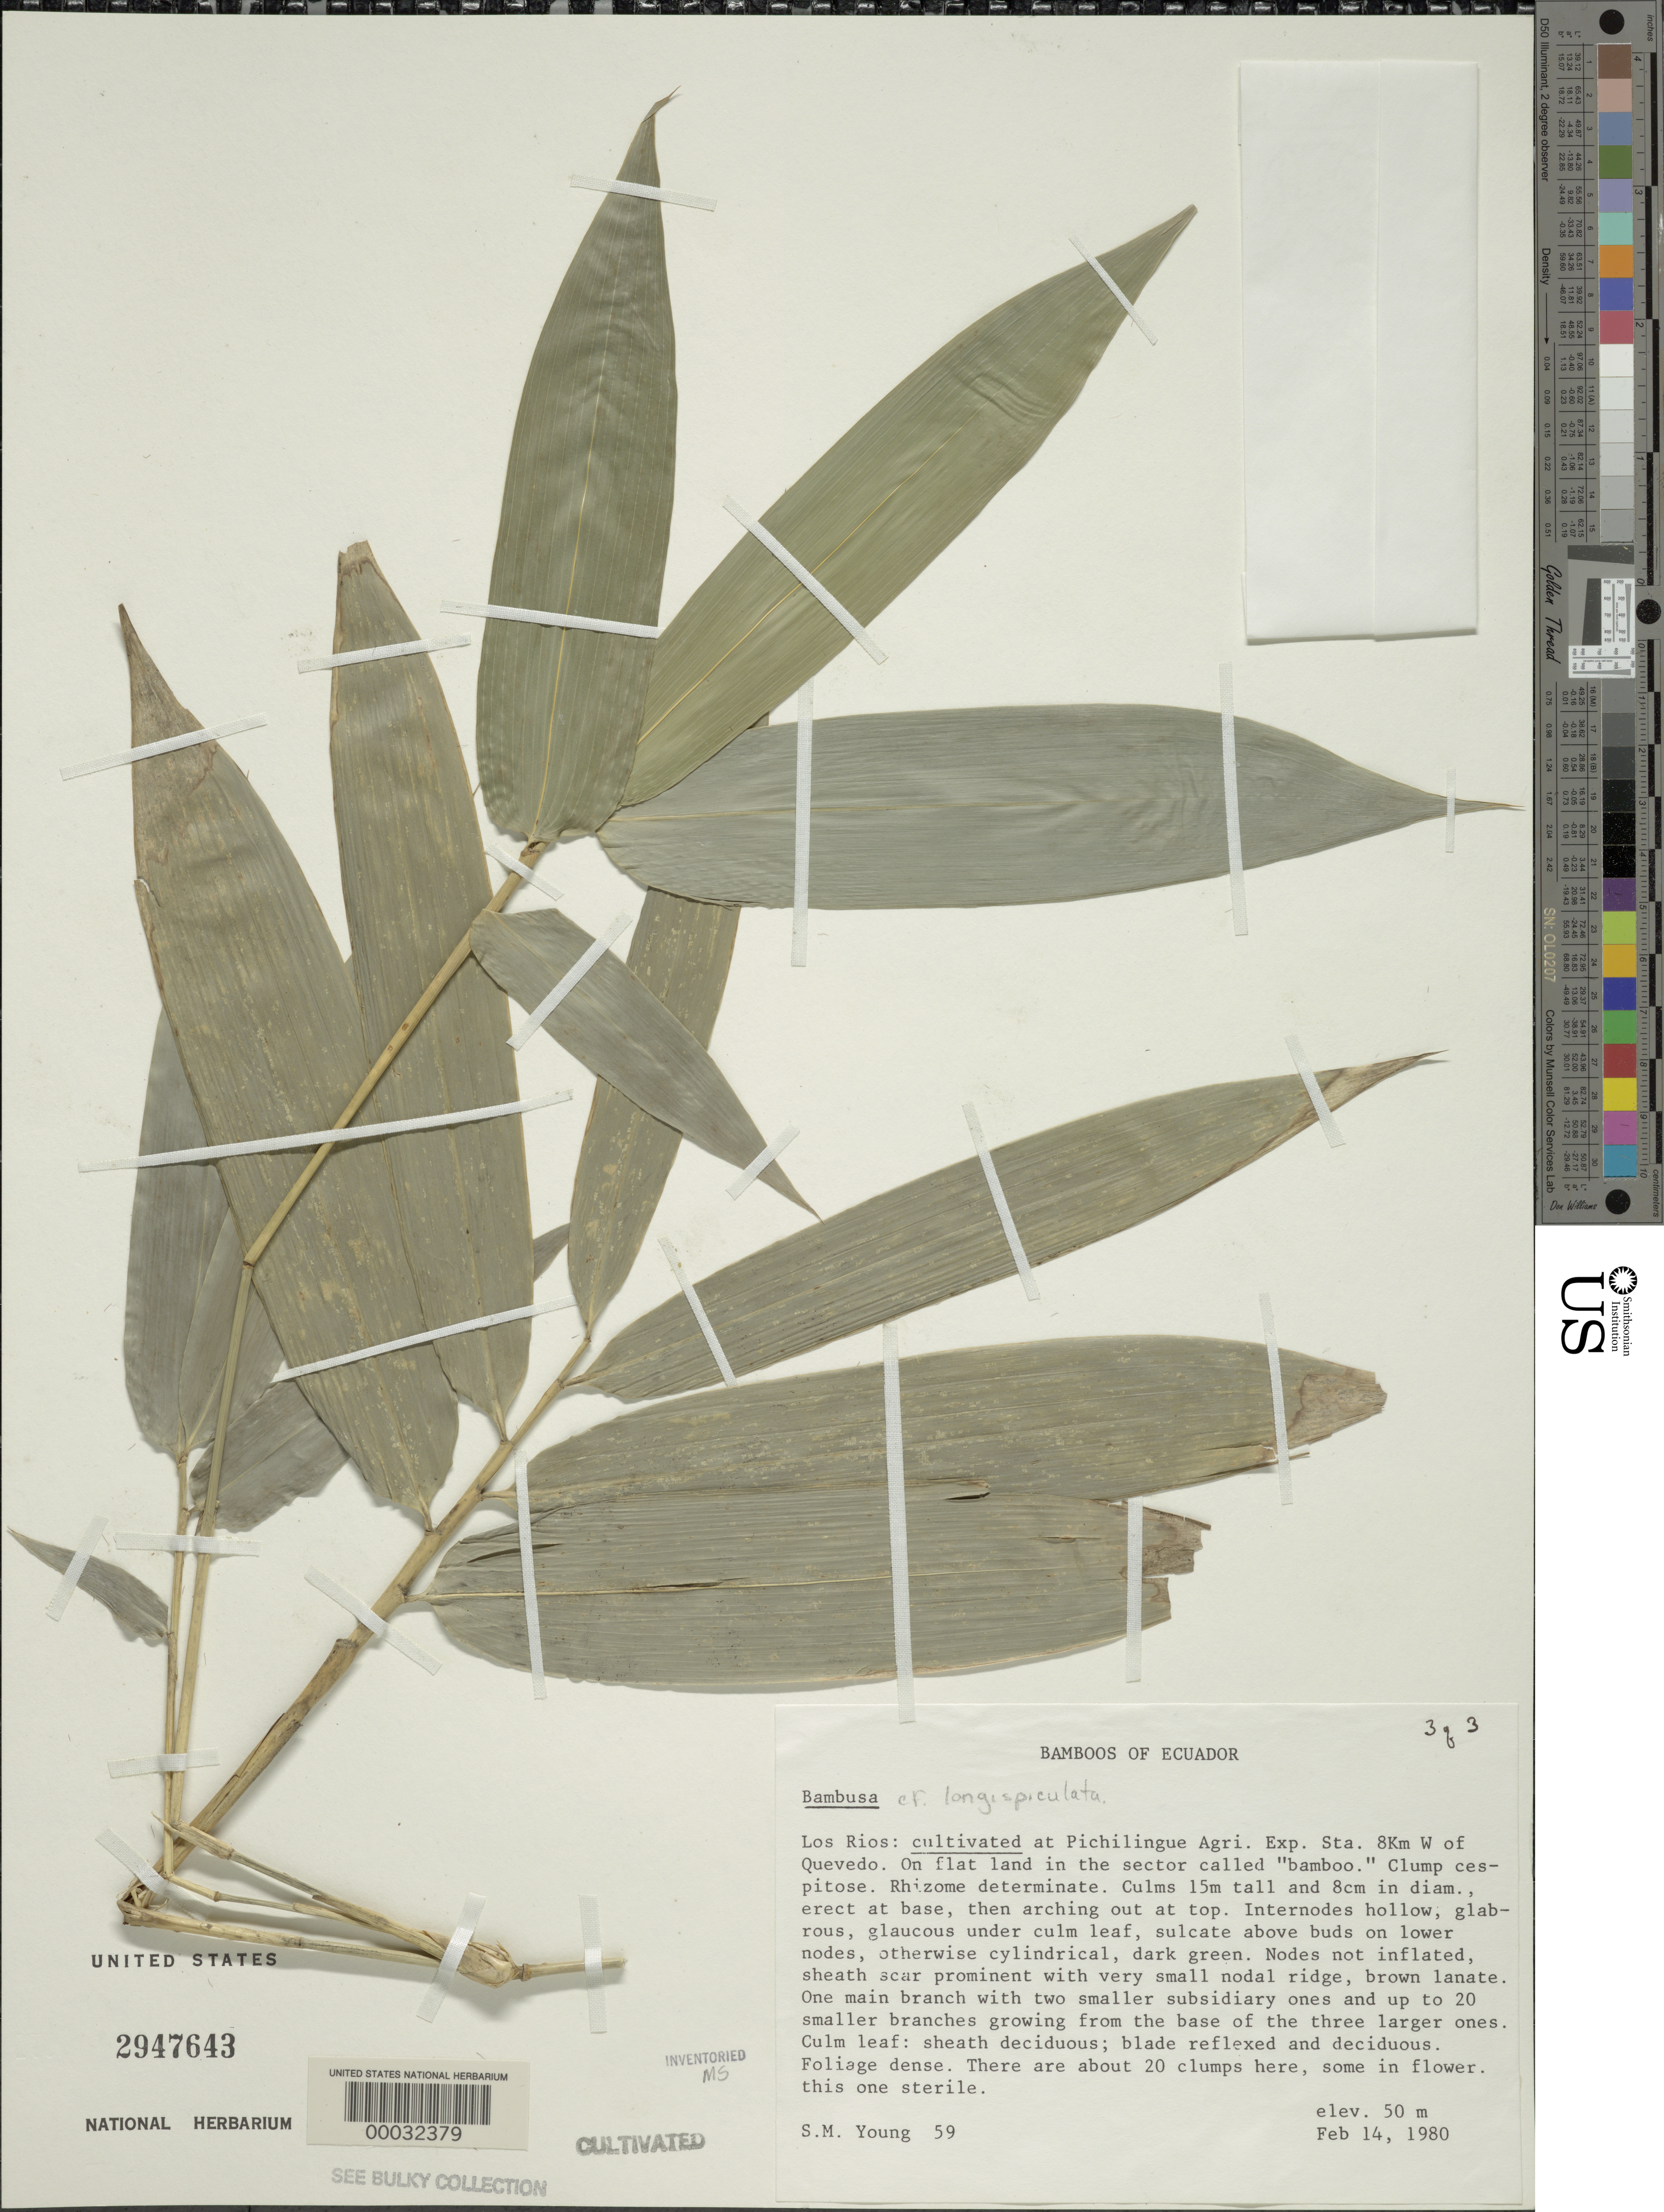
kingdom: Plantae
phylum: Tracheophyta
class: Liliopsida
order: Poales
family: Poaceae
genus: Bambusa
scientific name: Bambusa longispiculata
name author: Gamble ex Brandis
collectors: S. Young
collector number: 59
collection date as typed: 14 Feb 1980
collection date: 1980-02-14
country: Ecuador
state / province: Los Ríos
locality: Pichilingue agricultural Experimentalal station-Quevedo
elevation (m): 50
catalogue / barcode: US 2947643